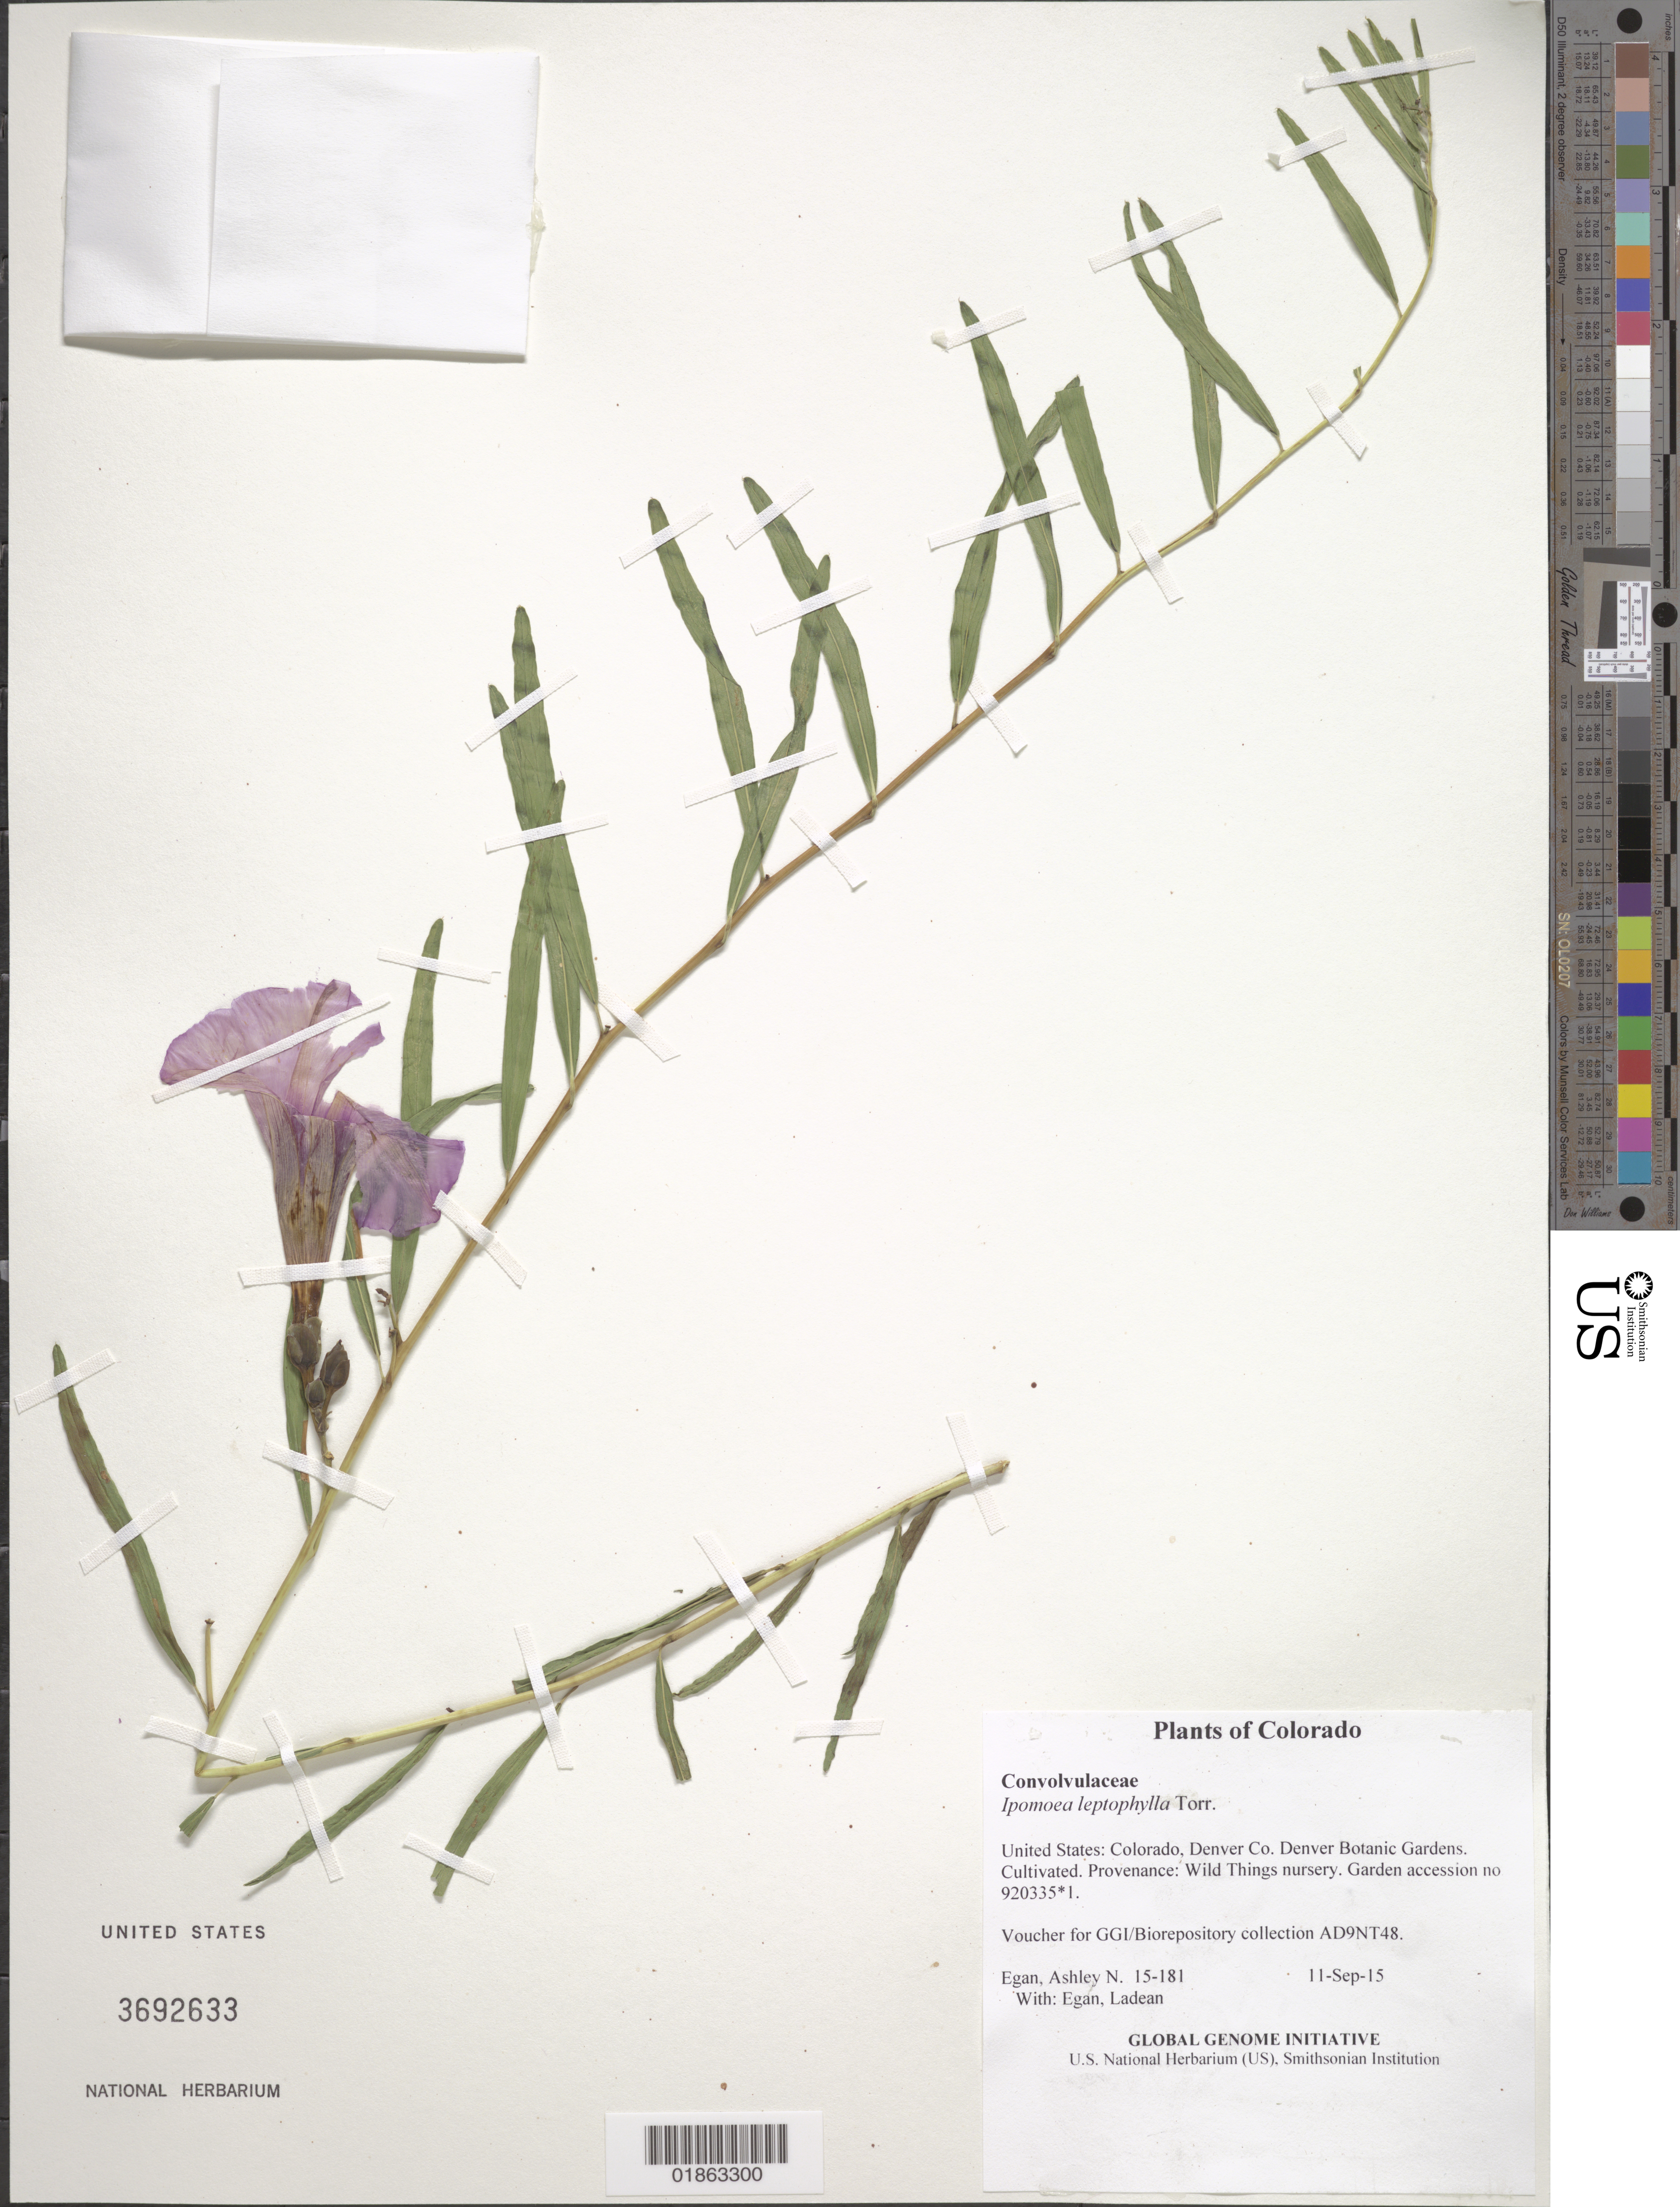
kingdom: Plantae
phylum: Tracheophyta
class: Magnoliopsida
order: Solanales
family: Convolvulaceae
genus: Ipomoea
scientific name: Ipomoea leptophylla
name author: Torr.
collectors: A. N. Egan & L. Egan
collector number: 15-181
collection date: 2015-09-11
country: United States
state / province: Colorado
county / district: Denver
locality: Denver Botanic Gardens. Cultivated. Provenance: Wild Things nursery. Garden accession no. 920335.1.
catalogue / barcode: US 3692633